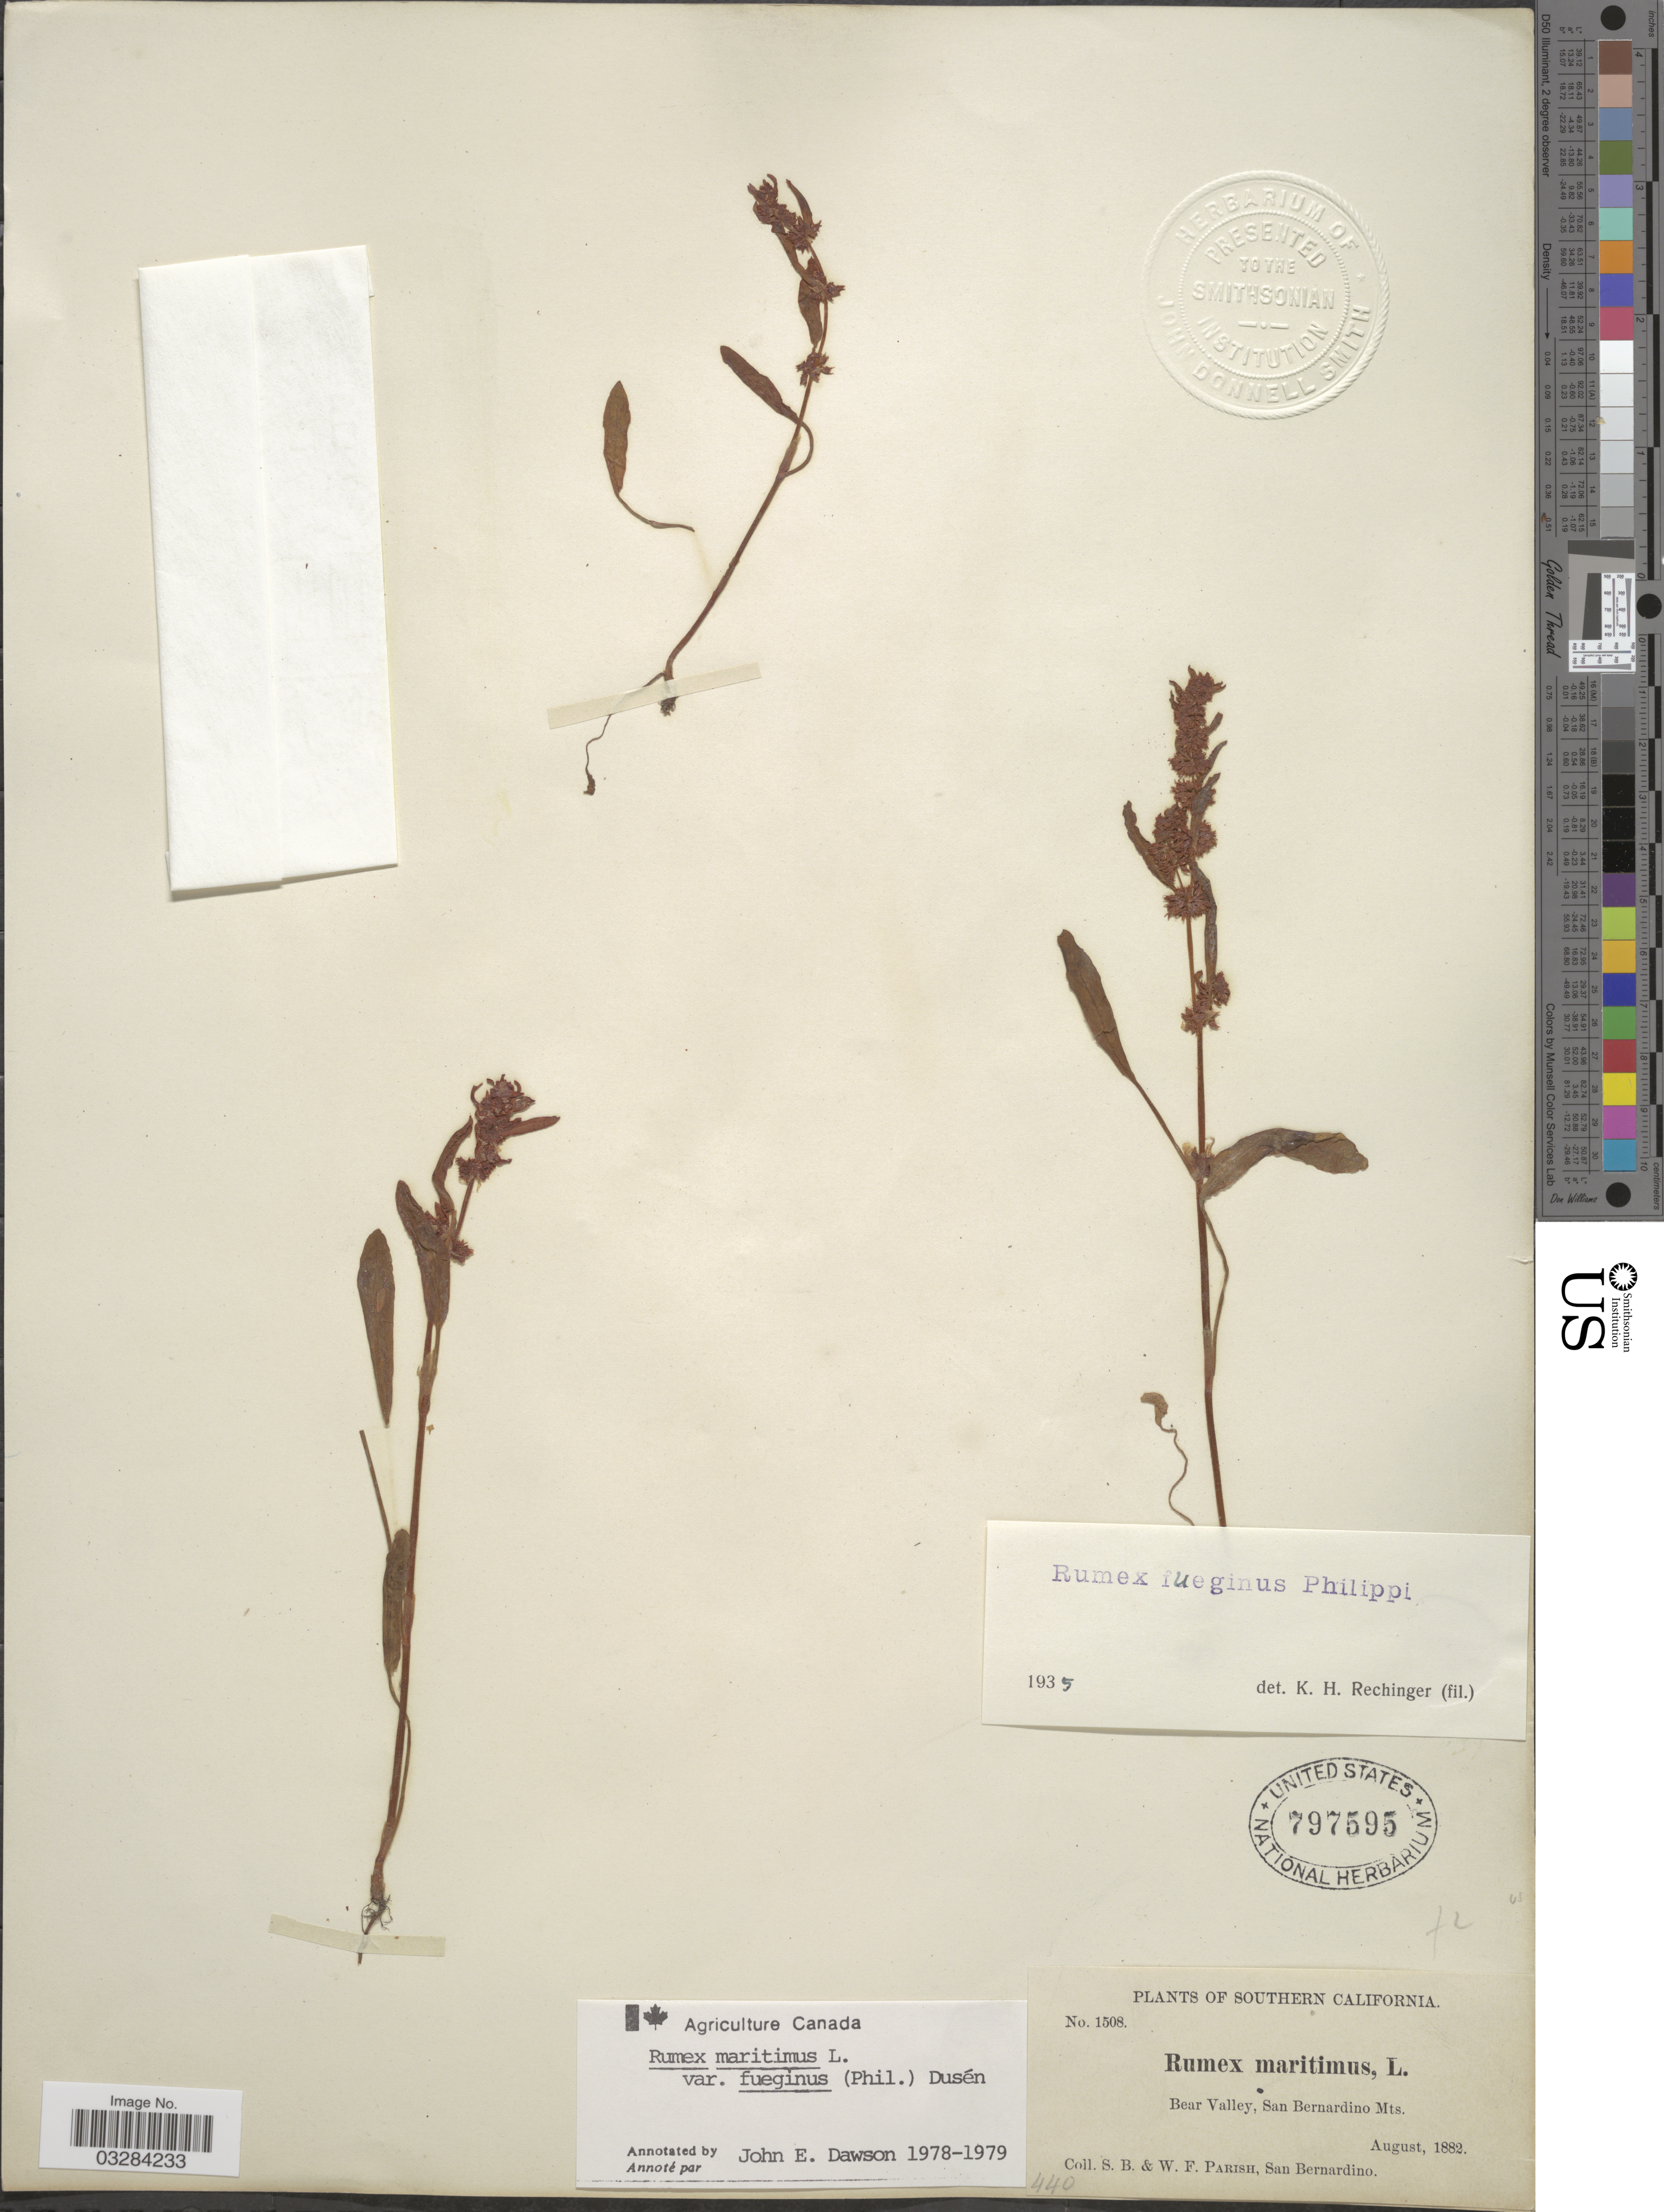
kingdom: Plantae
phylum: Tracheophyta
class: Magnoliopsida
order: Caryophyllales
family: Polygonaceae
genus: Rumex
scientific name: Rumex maritimus var. fueginus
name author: (Phil.) Dusén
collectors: S. B. Parish & W. F. Parish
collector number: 1508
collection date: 1882-08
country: United States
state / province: California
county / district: San Bernardino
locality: Southern California. Bear Valley, San Bernardino Mts.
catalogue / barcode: US 797595